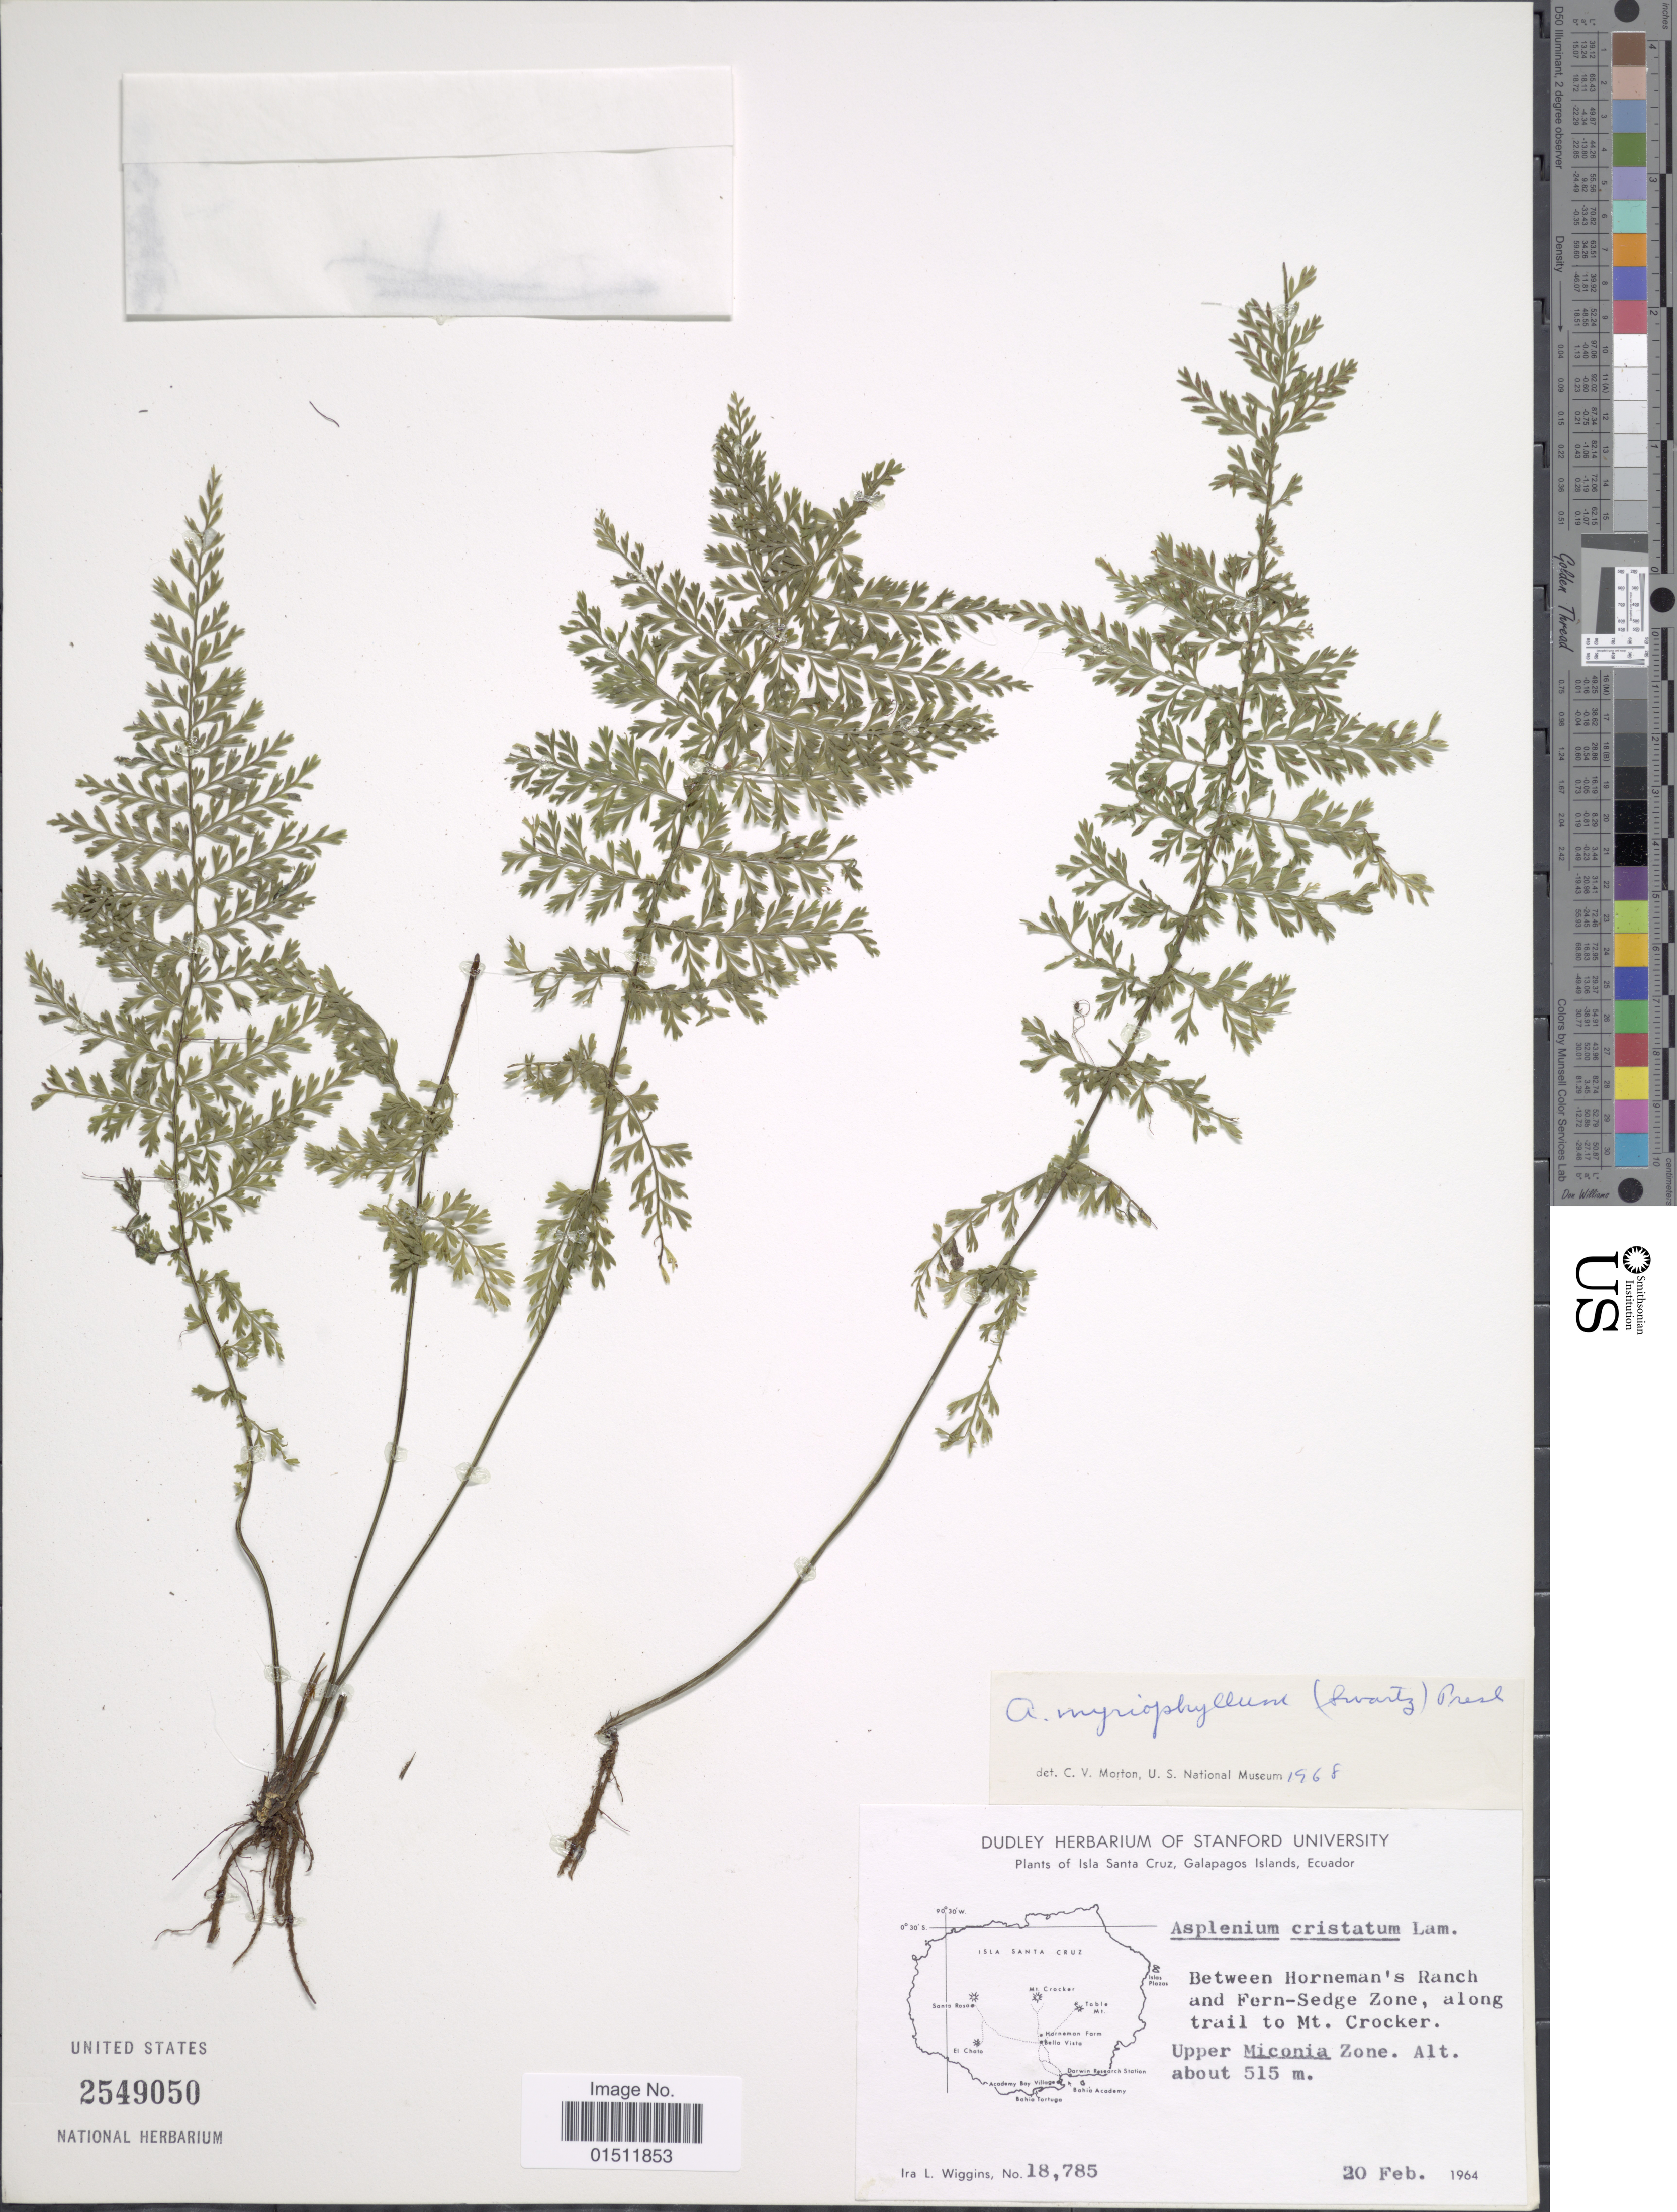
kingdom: Plantae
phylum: Tracheophyta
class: Polypodiopsida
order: Polypodiales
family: Aspleniaceae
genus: Asplenium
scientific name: Asplenium myriophyllum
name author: (Sw.) C. Presl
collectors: I. L. Wiggins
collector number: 18785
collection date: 1964-02-20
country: Ecuador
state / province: Colón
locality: Isla Santa Cruz, Galapagos Islands, between Horneman's ranch and fern-Sedge Zone, along trail to Mt. Crocker, upper Miconia Zone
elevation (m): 515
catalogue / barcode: US 2549050